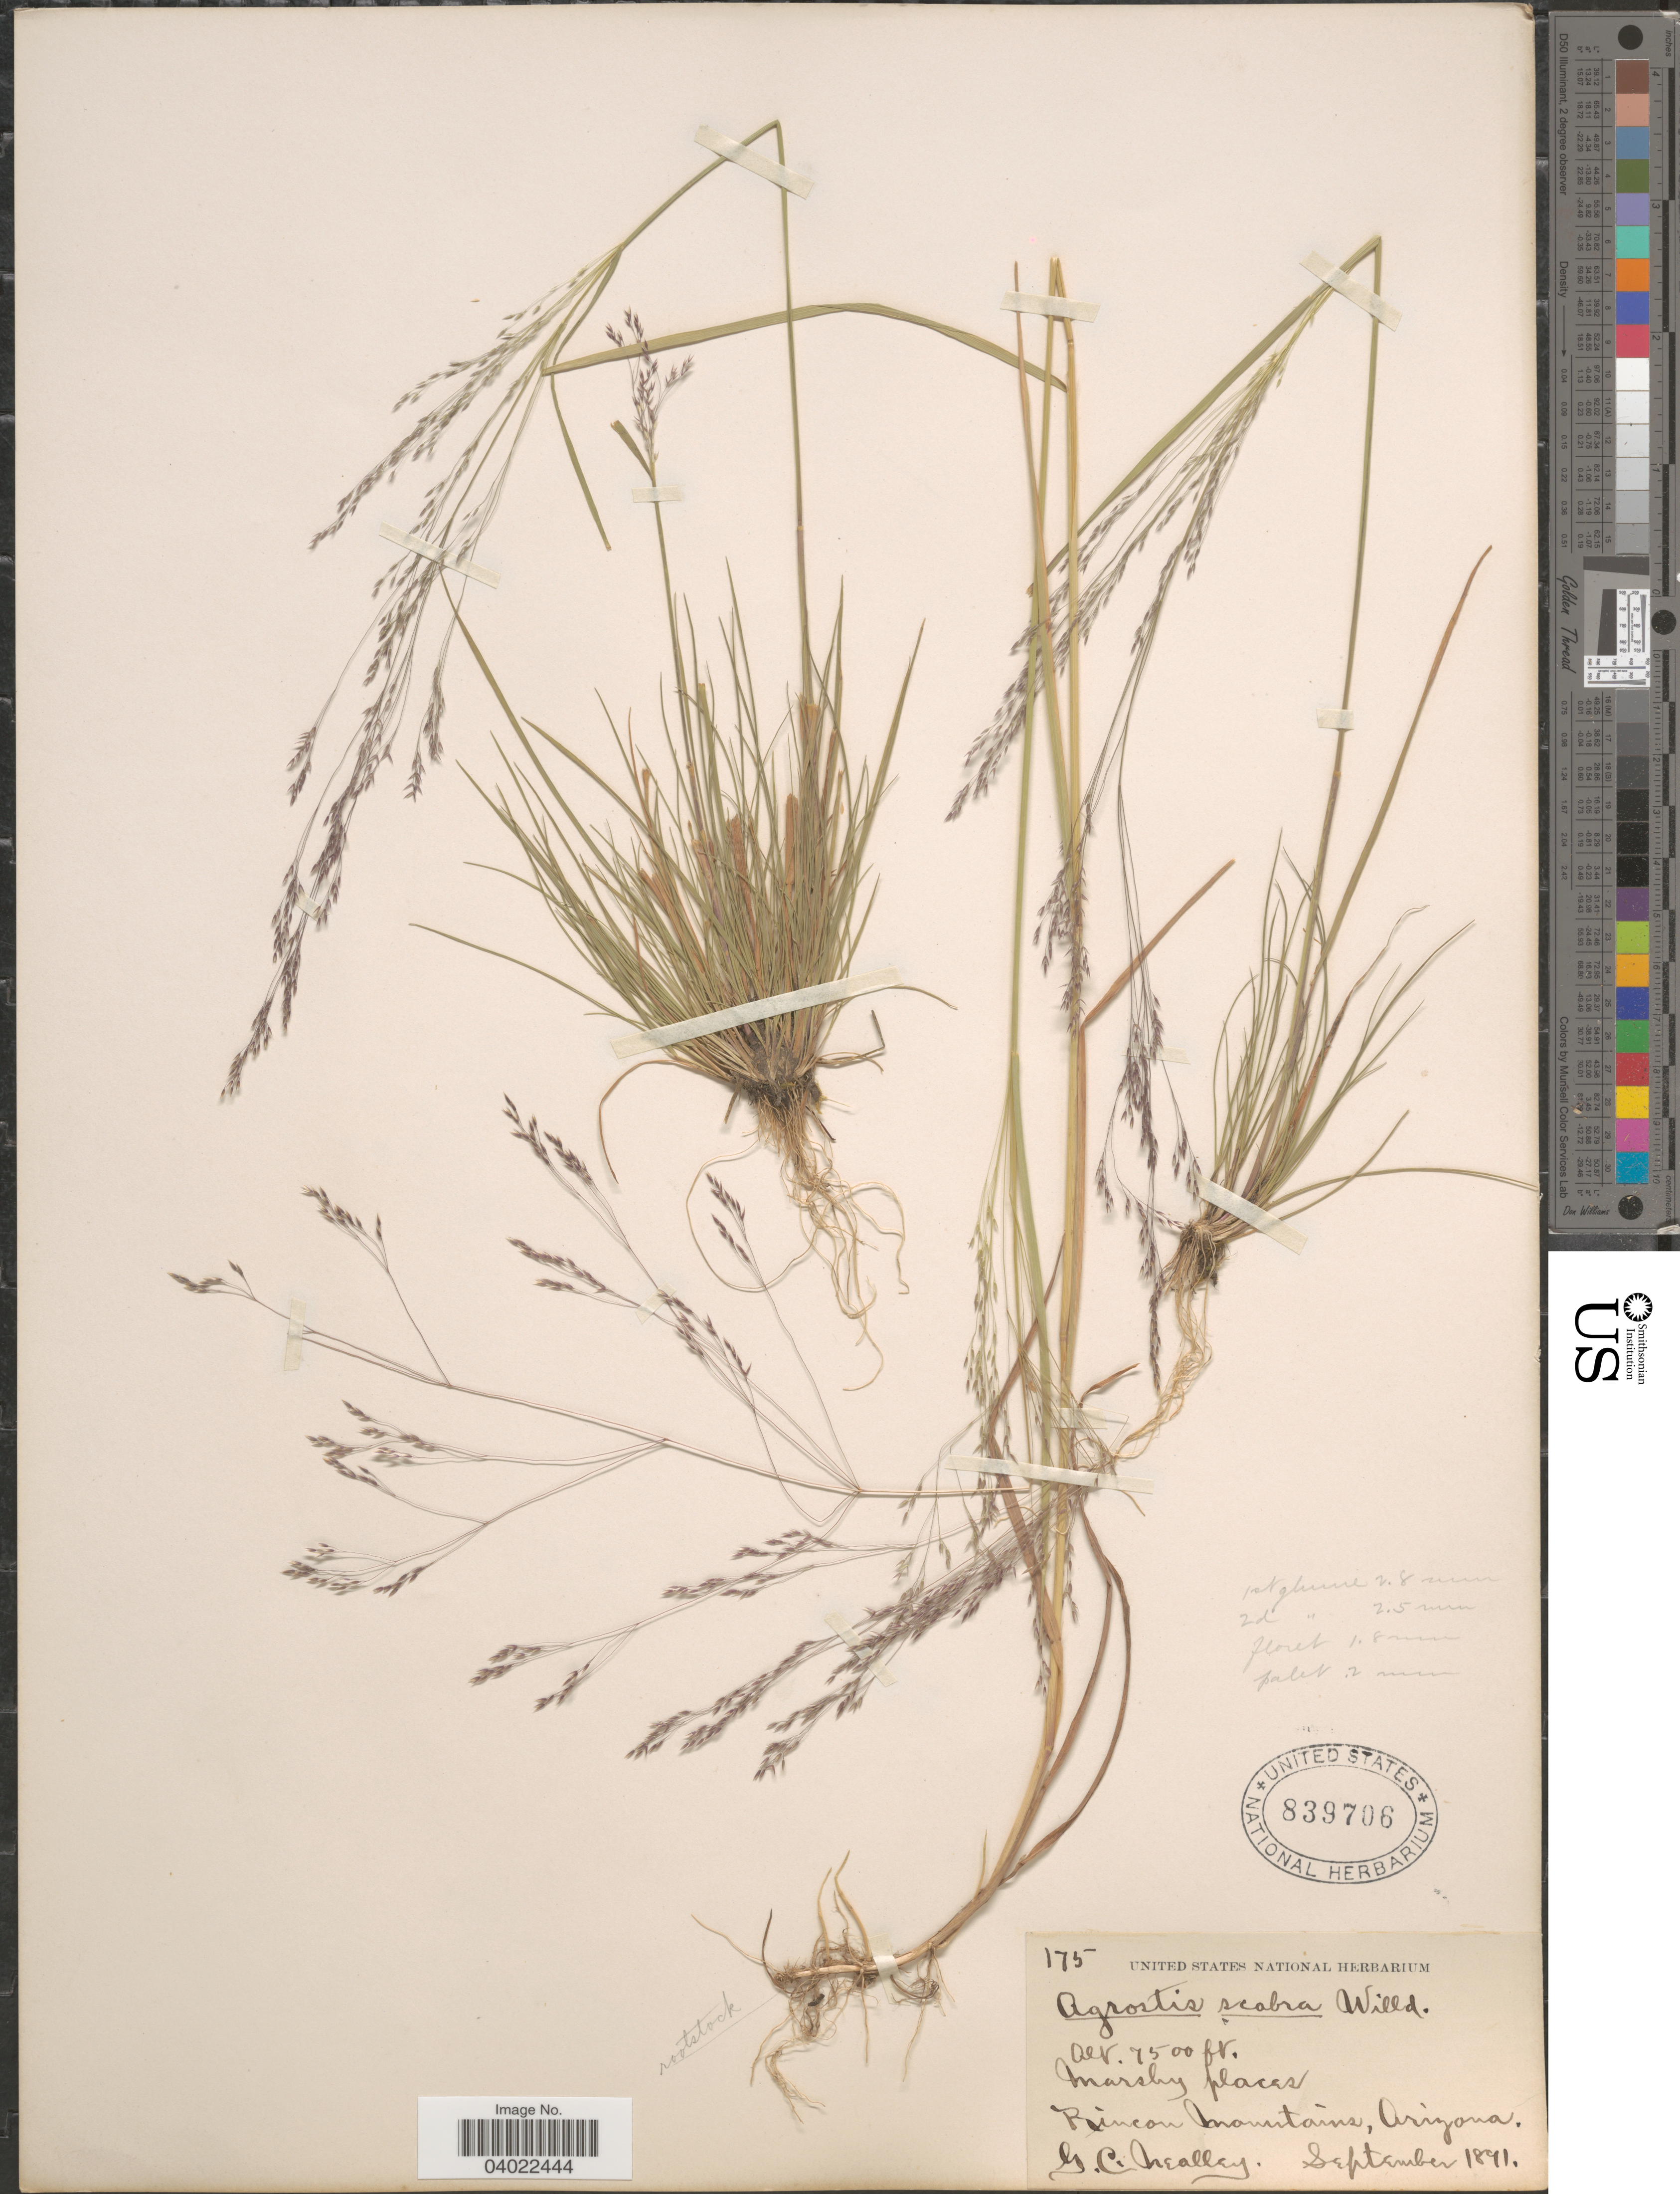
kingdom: Plantae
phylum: Tracheophyta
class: Liliopsida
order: Poales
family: Poaceae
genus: Agrostis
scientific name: Agrostis scabra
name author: Willd.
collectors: G. C. Nealley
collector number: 175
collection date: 1891-09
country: United States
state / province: Arizona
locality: Rincon Mountains.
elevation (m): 2286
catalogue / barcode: US 839706